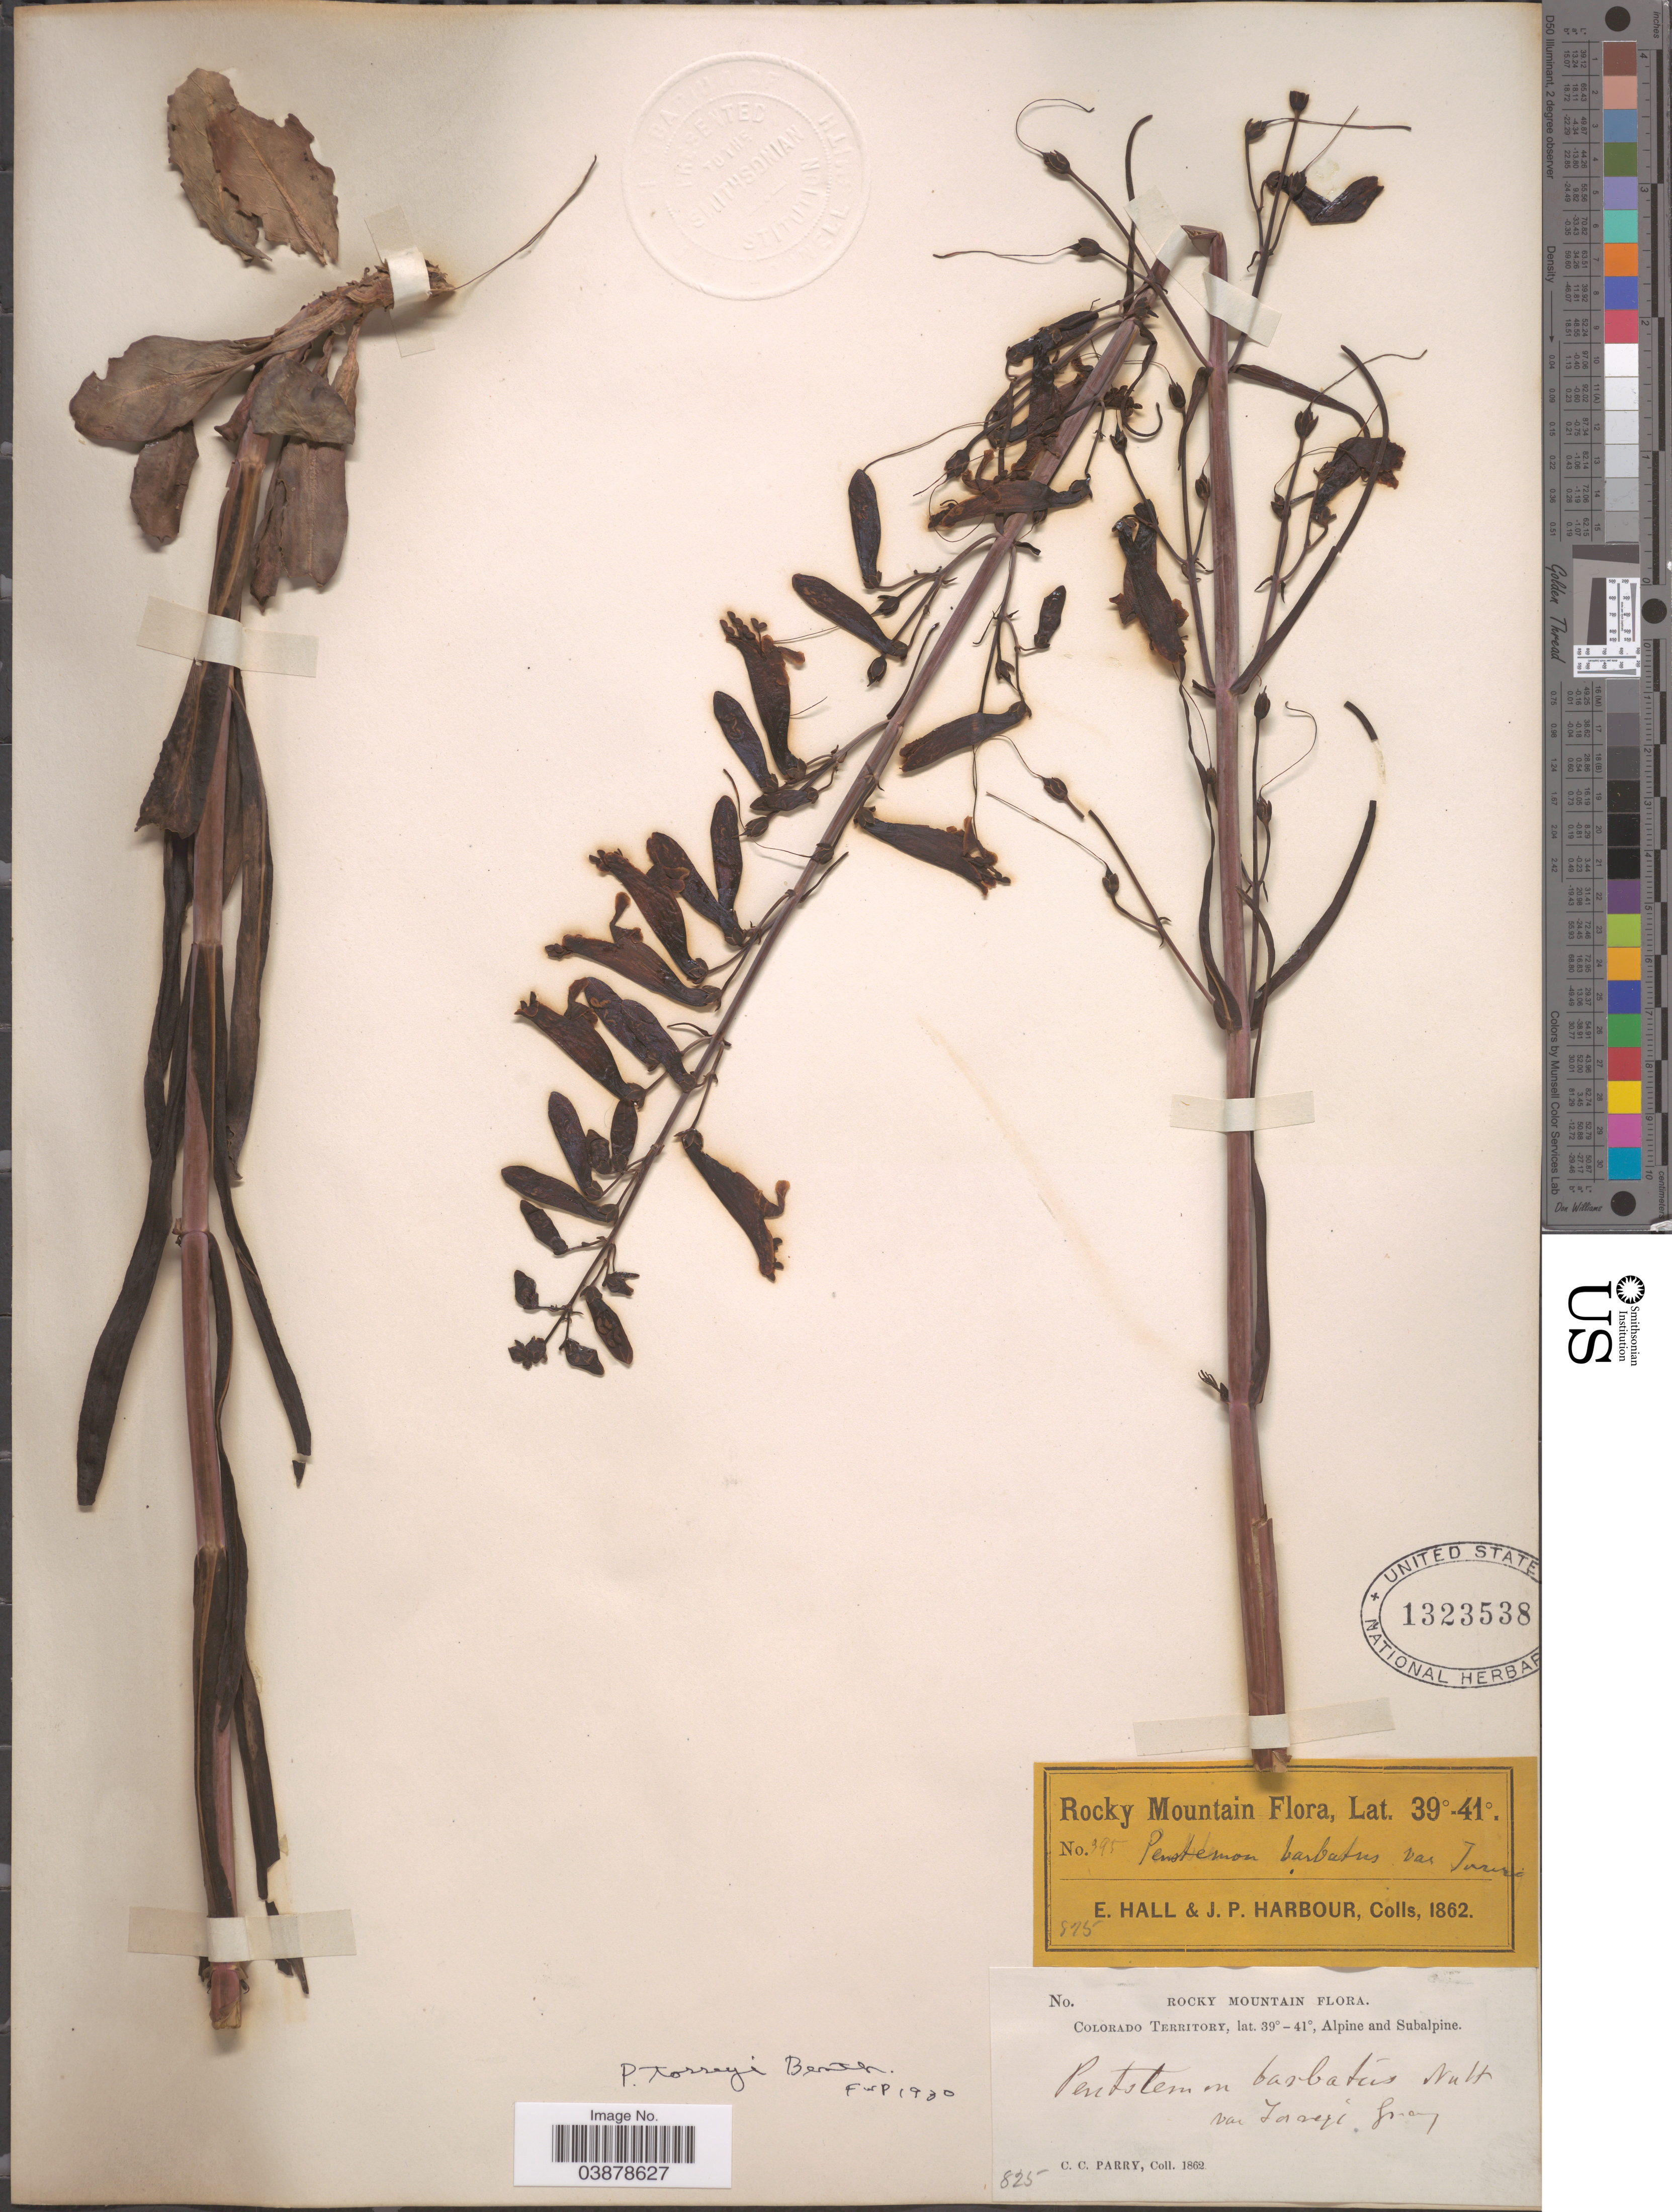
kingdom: Plantae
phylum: Tracheophyta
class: Magnoliopsida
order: Lamiales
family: Plantaginaceae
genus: Penstemon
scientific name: Penstemon torreyi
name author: Benth.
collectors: E. Hall, J. Harbour & C. C. Parry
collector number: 395/875/825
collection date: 1862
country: United States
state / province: Colorado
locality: Rocky Mountain. Colorado Territory, Alpine and Subalpine.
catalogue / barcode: US 1323538